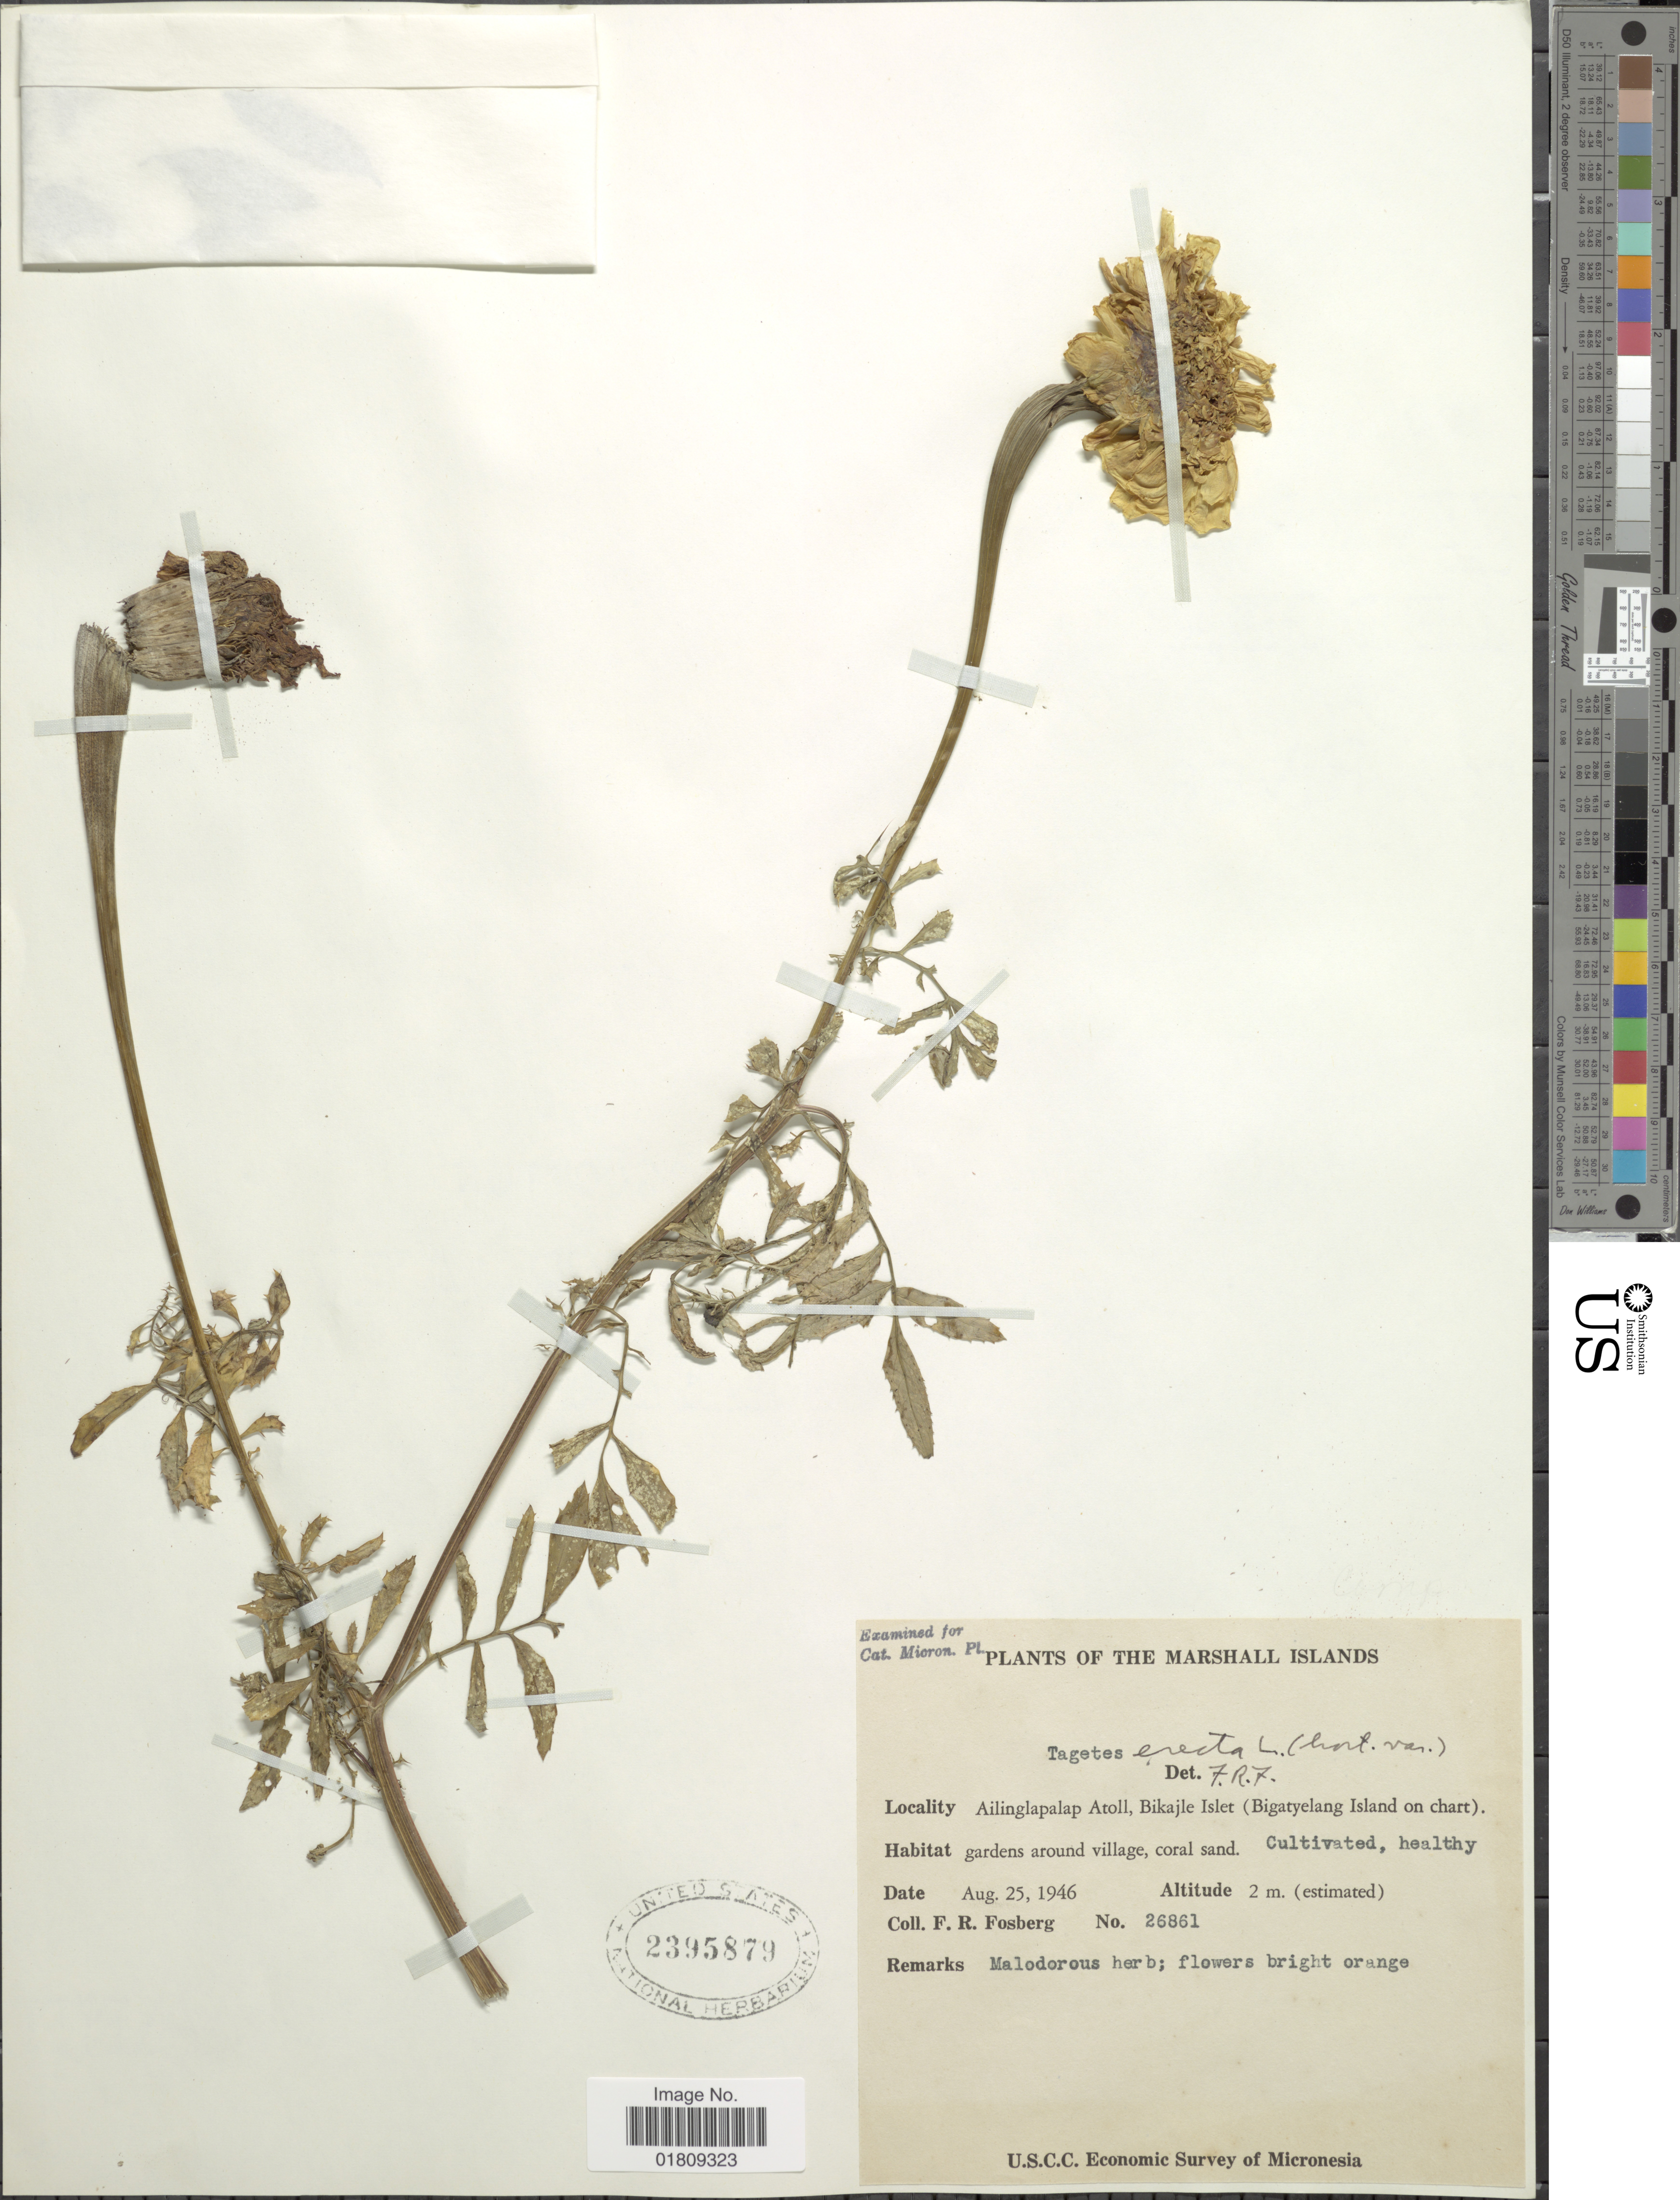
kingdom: Plantae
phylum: Tracheophyta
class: Magnoliopsida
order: Asterales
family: Asteraceae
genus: Tagetes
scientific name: Tagetes erecta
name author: L.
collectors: F. R. Fosberg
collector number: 26861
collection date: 1946-08-25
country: Marshall Islands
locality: The Marshall Islands, Ailinglapalap Atoll, Bikajle Islet (Bigatyelang Island on chart)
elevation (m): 2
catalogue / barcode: US 2395879